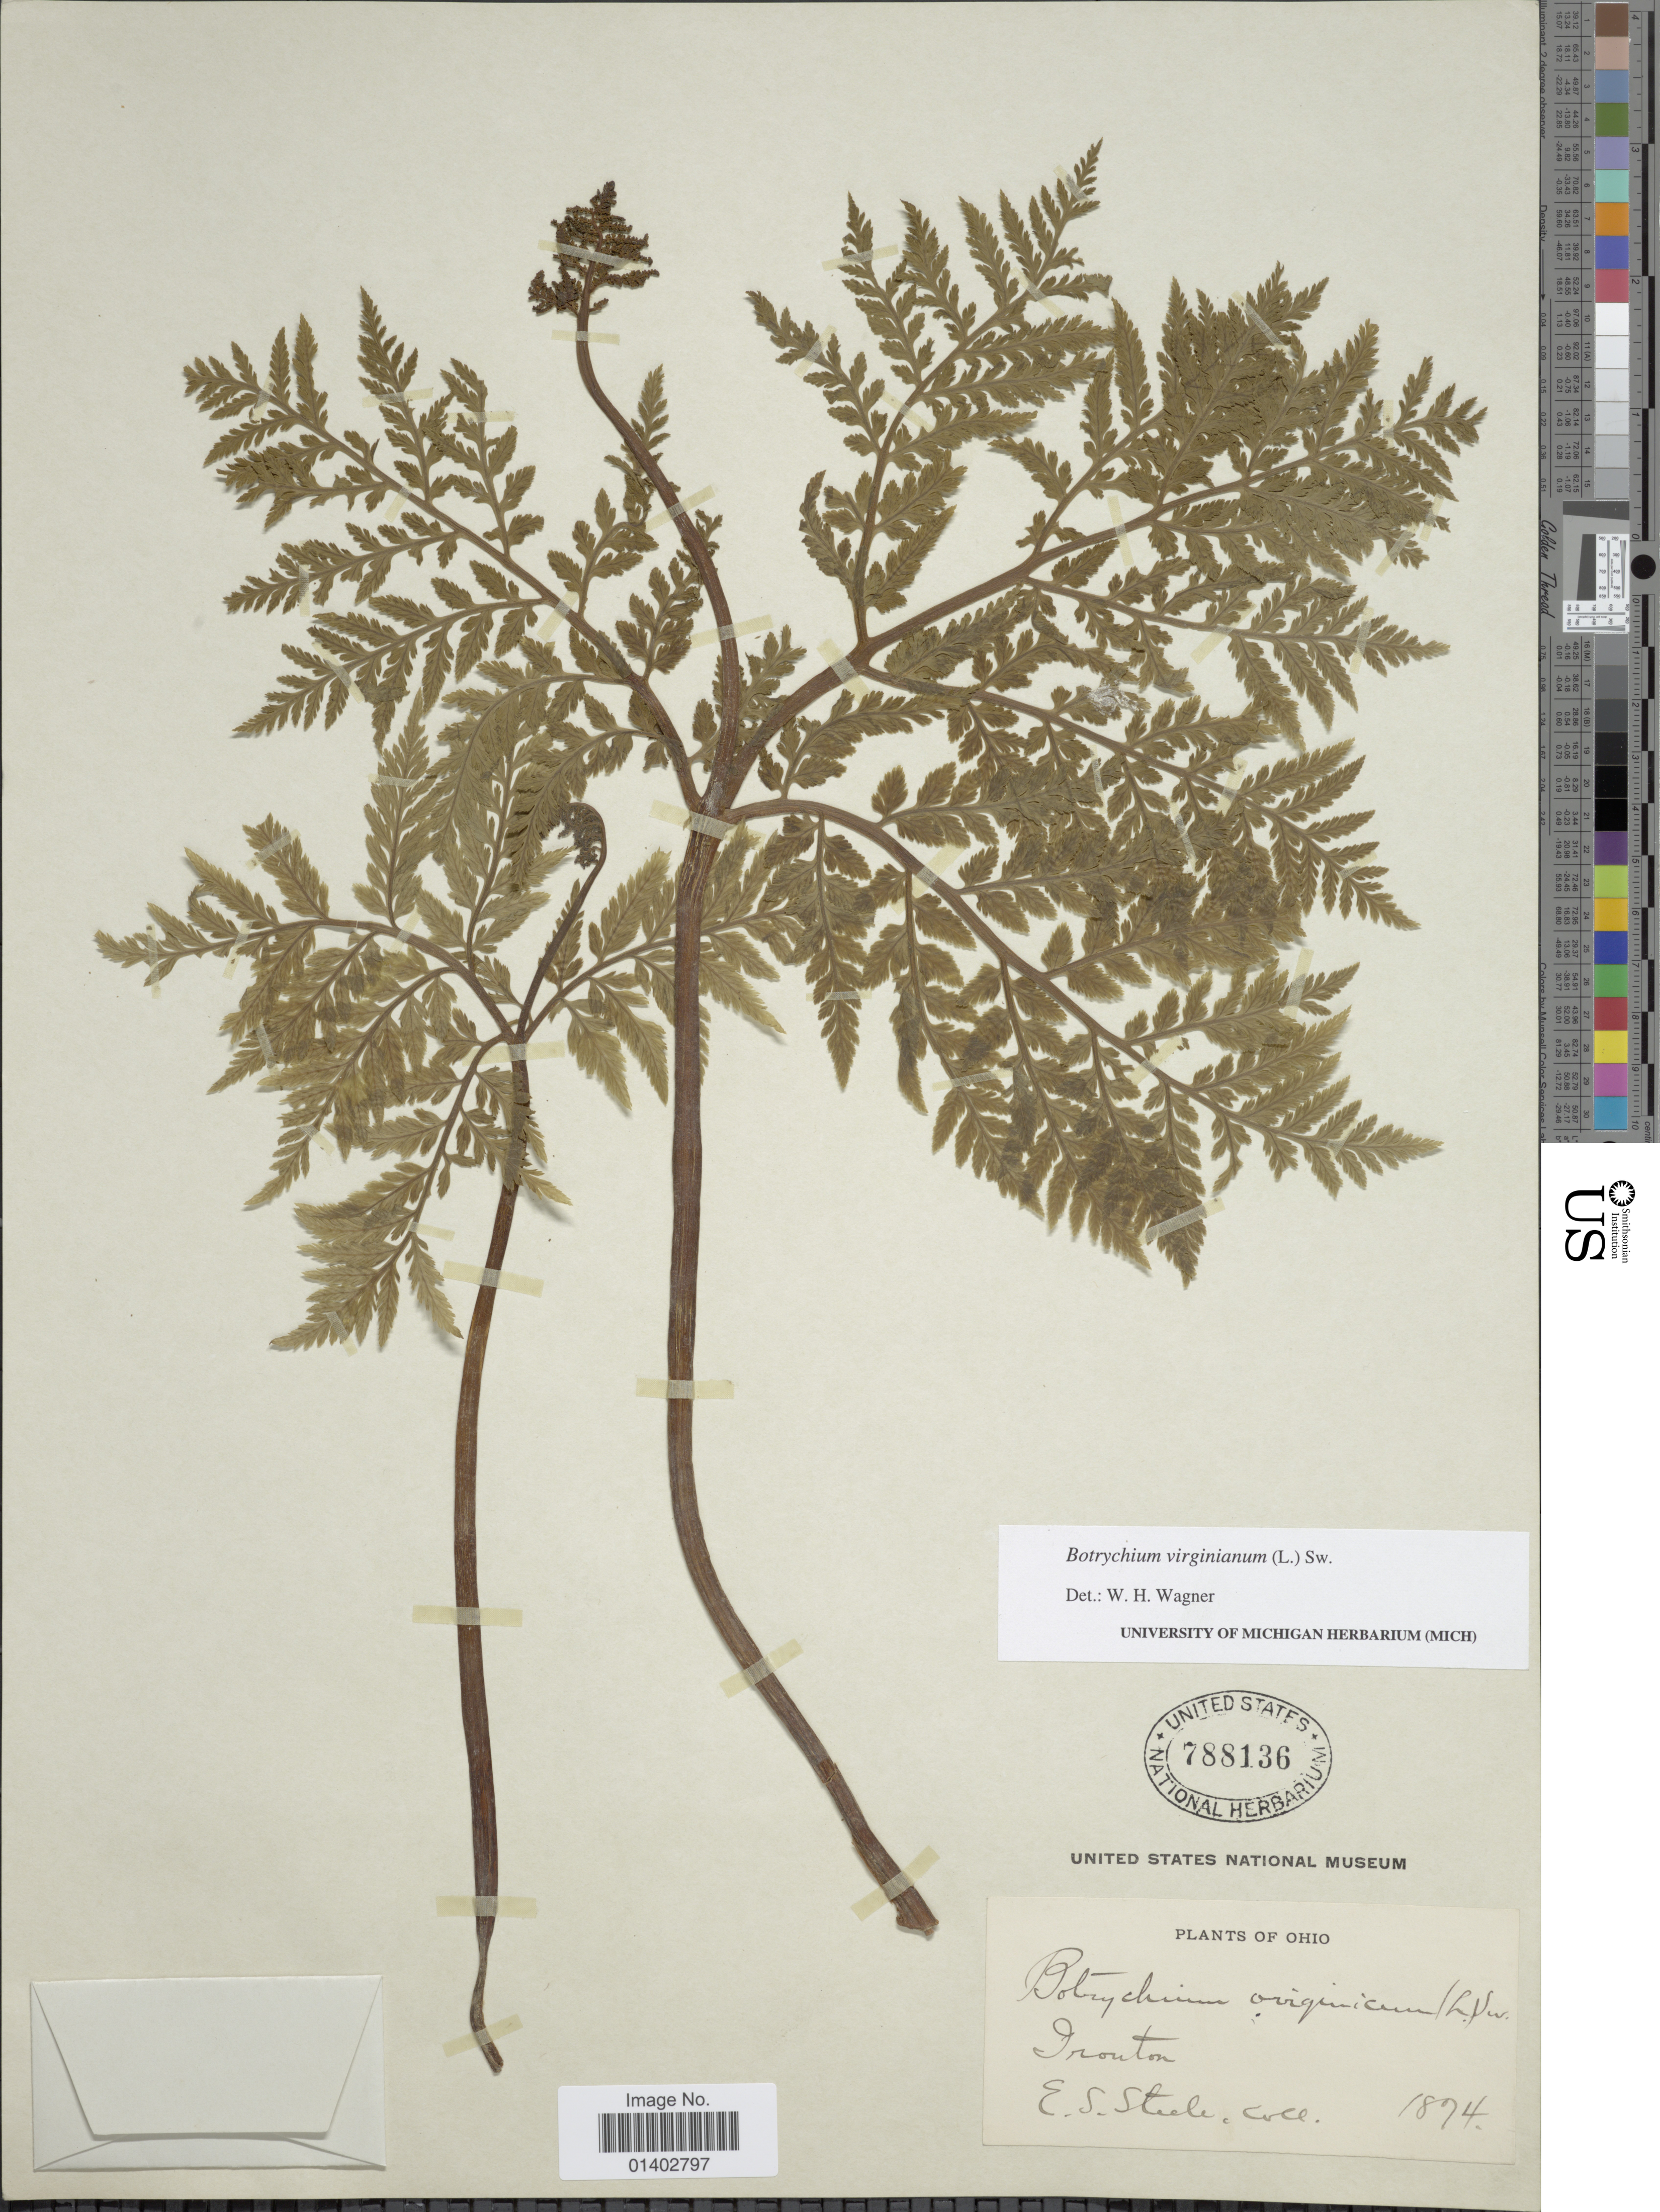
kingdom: Plantae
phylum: Tracheophyta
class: Polypodiopsida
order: Ophioglossales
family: Ophioglossaceae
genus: Botrychium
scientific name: Botrychium virginianum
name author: (L.) Sw.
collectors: E. Steele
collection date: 1874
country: United States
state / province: Ohio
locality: Trenton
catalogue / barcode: US 788136